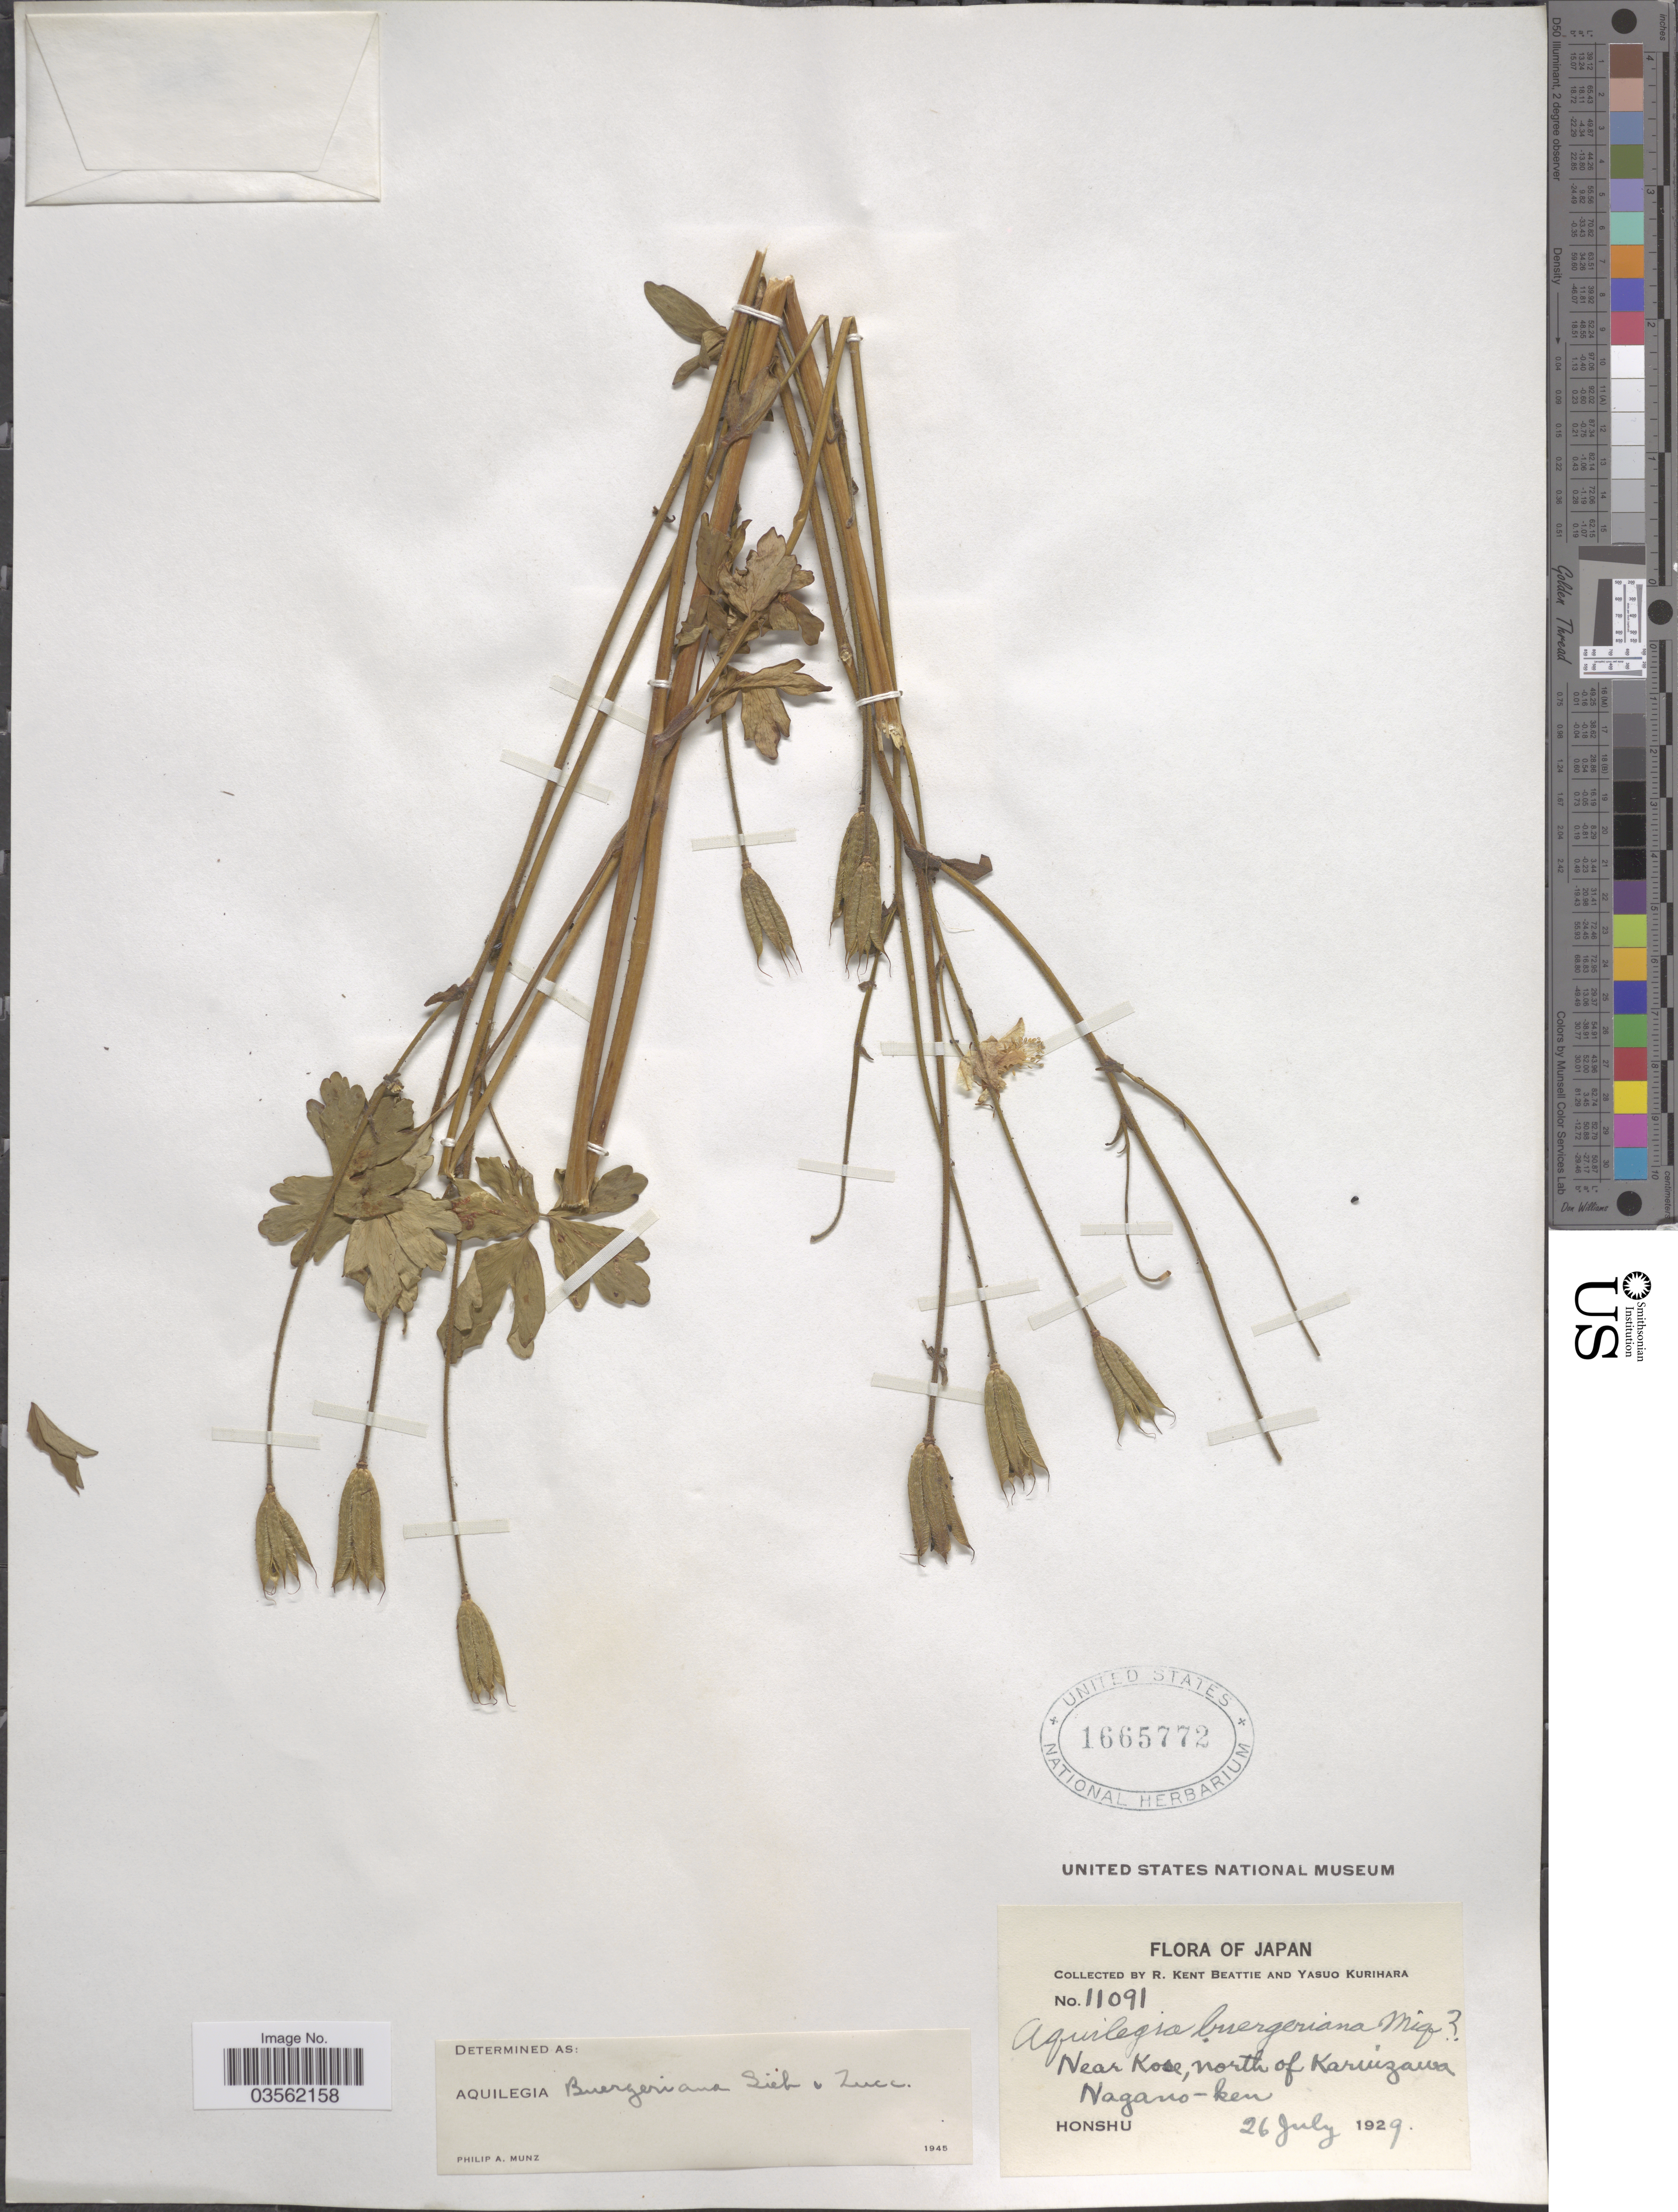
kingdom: Plantae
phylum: Tracheophyta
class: Magnoliopsida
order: Ranunculales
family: Ranunculaceae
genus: Aquilegia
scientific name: Aquilegia buergeriana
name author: Siebold & Zucc.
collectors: R. K. Beattie & Y. Kurihara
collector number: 11091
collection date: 1929-07-26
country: Japan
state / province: Nagano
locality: Near Kobe, north of Karuizawa. Nagano-ken. Honshu.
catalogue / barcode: US 1665772